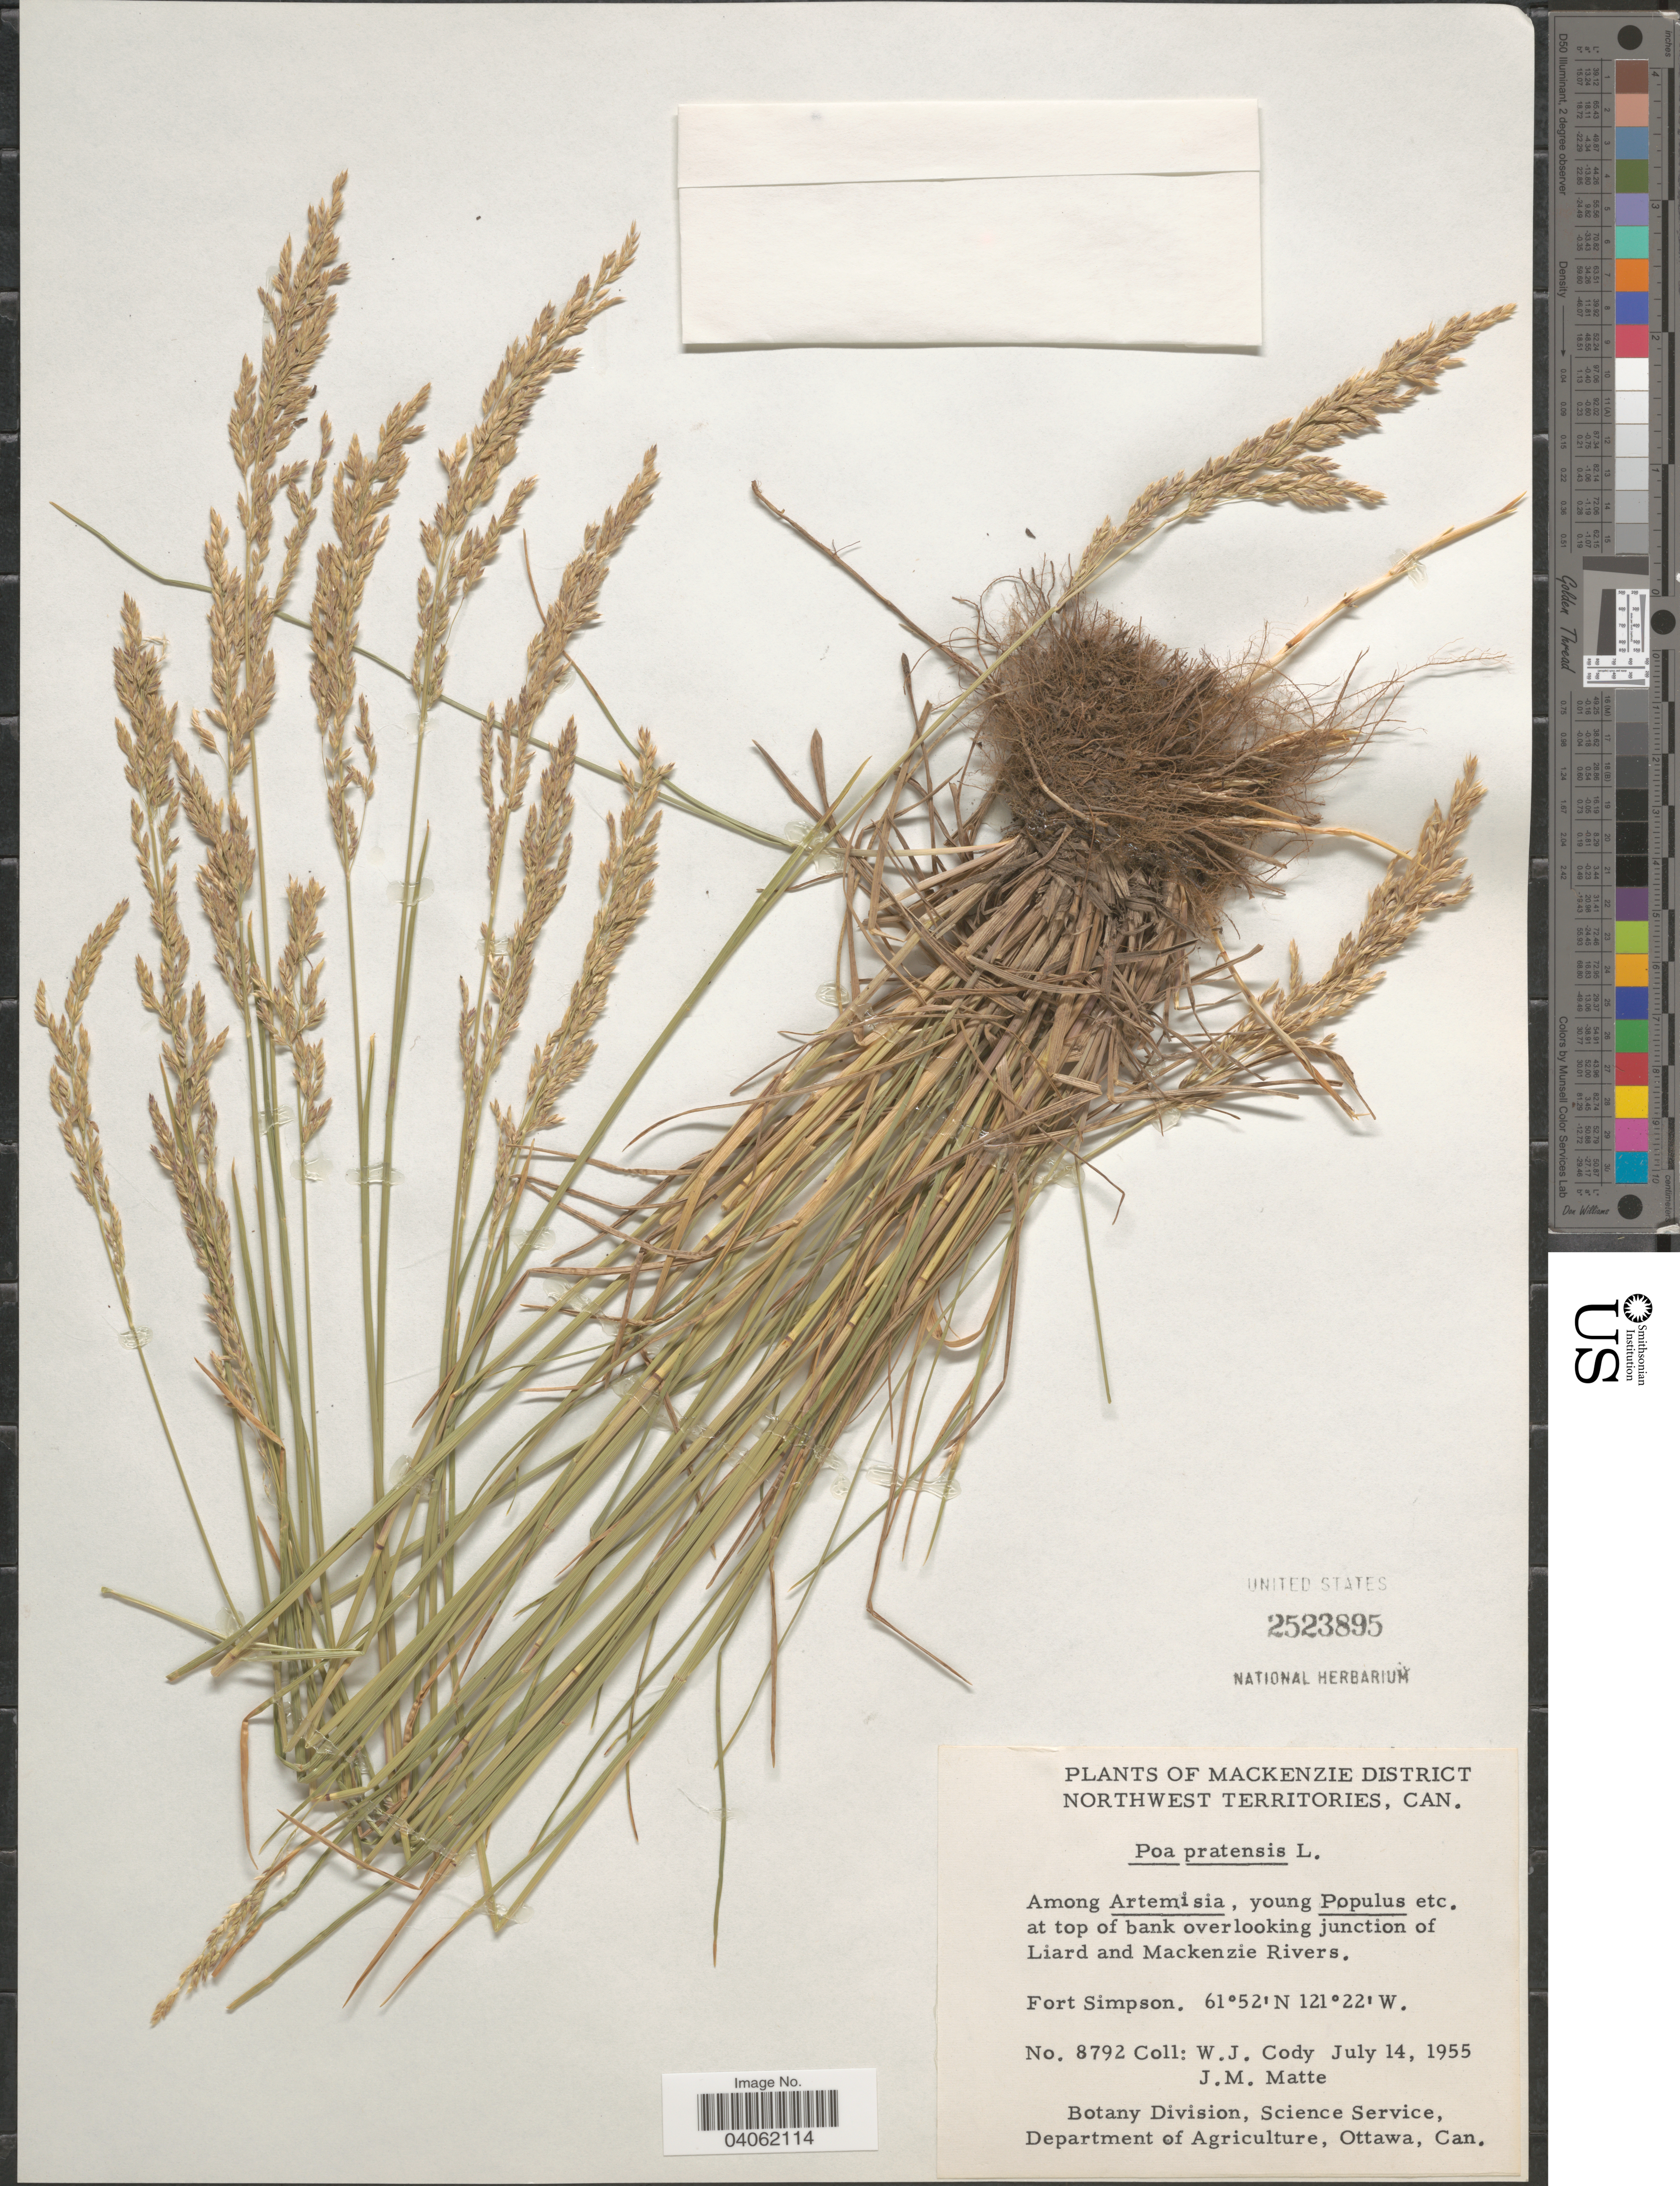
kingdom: Plantae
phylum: Tracheophyta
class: Liliopsida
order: Poales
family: Poaceae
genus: Poa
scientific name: Poa pratensis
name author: L.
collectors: W. Cody & J. Matte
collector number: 8792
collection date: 1955-07-14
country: Canada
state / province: Northwest Territories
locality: Mackenzie District. At top of bank overlooking junction of Liard and Mackenzie Rivers. Fort Simpson.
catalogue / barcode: US 2523895